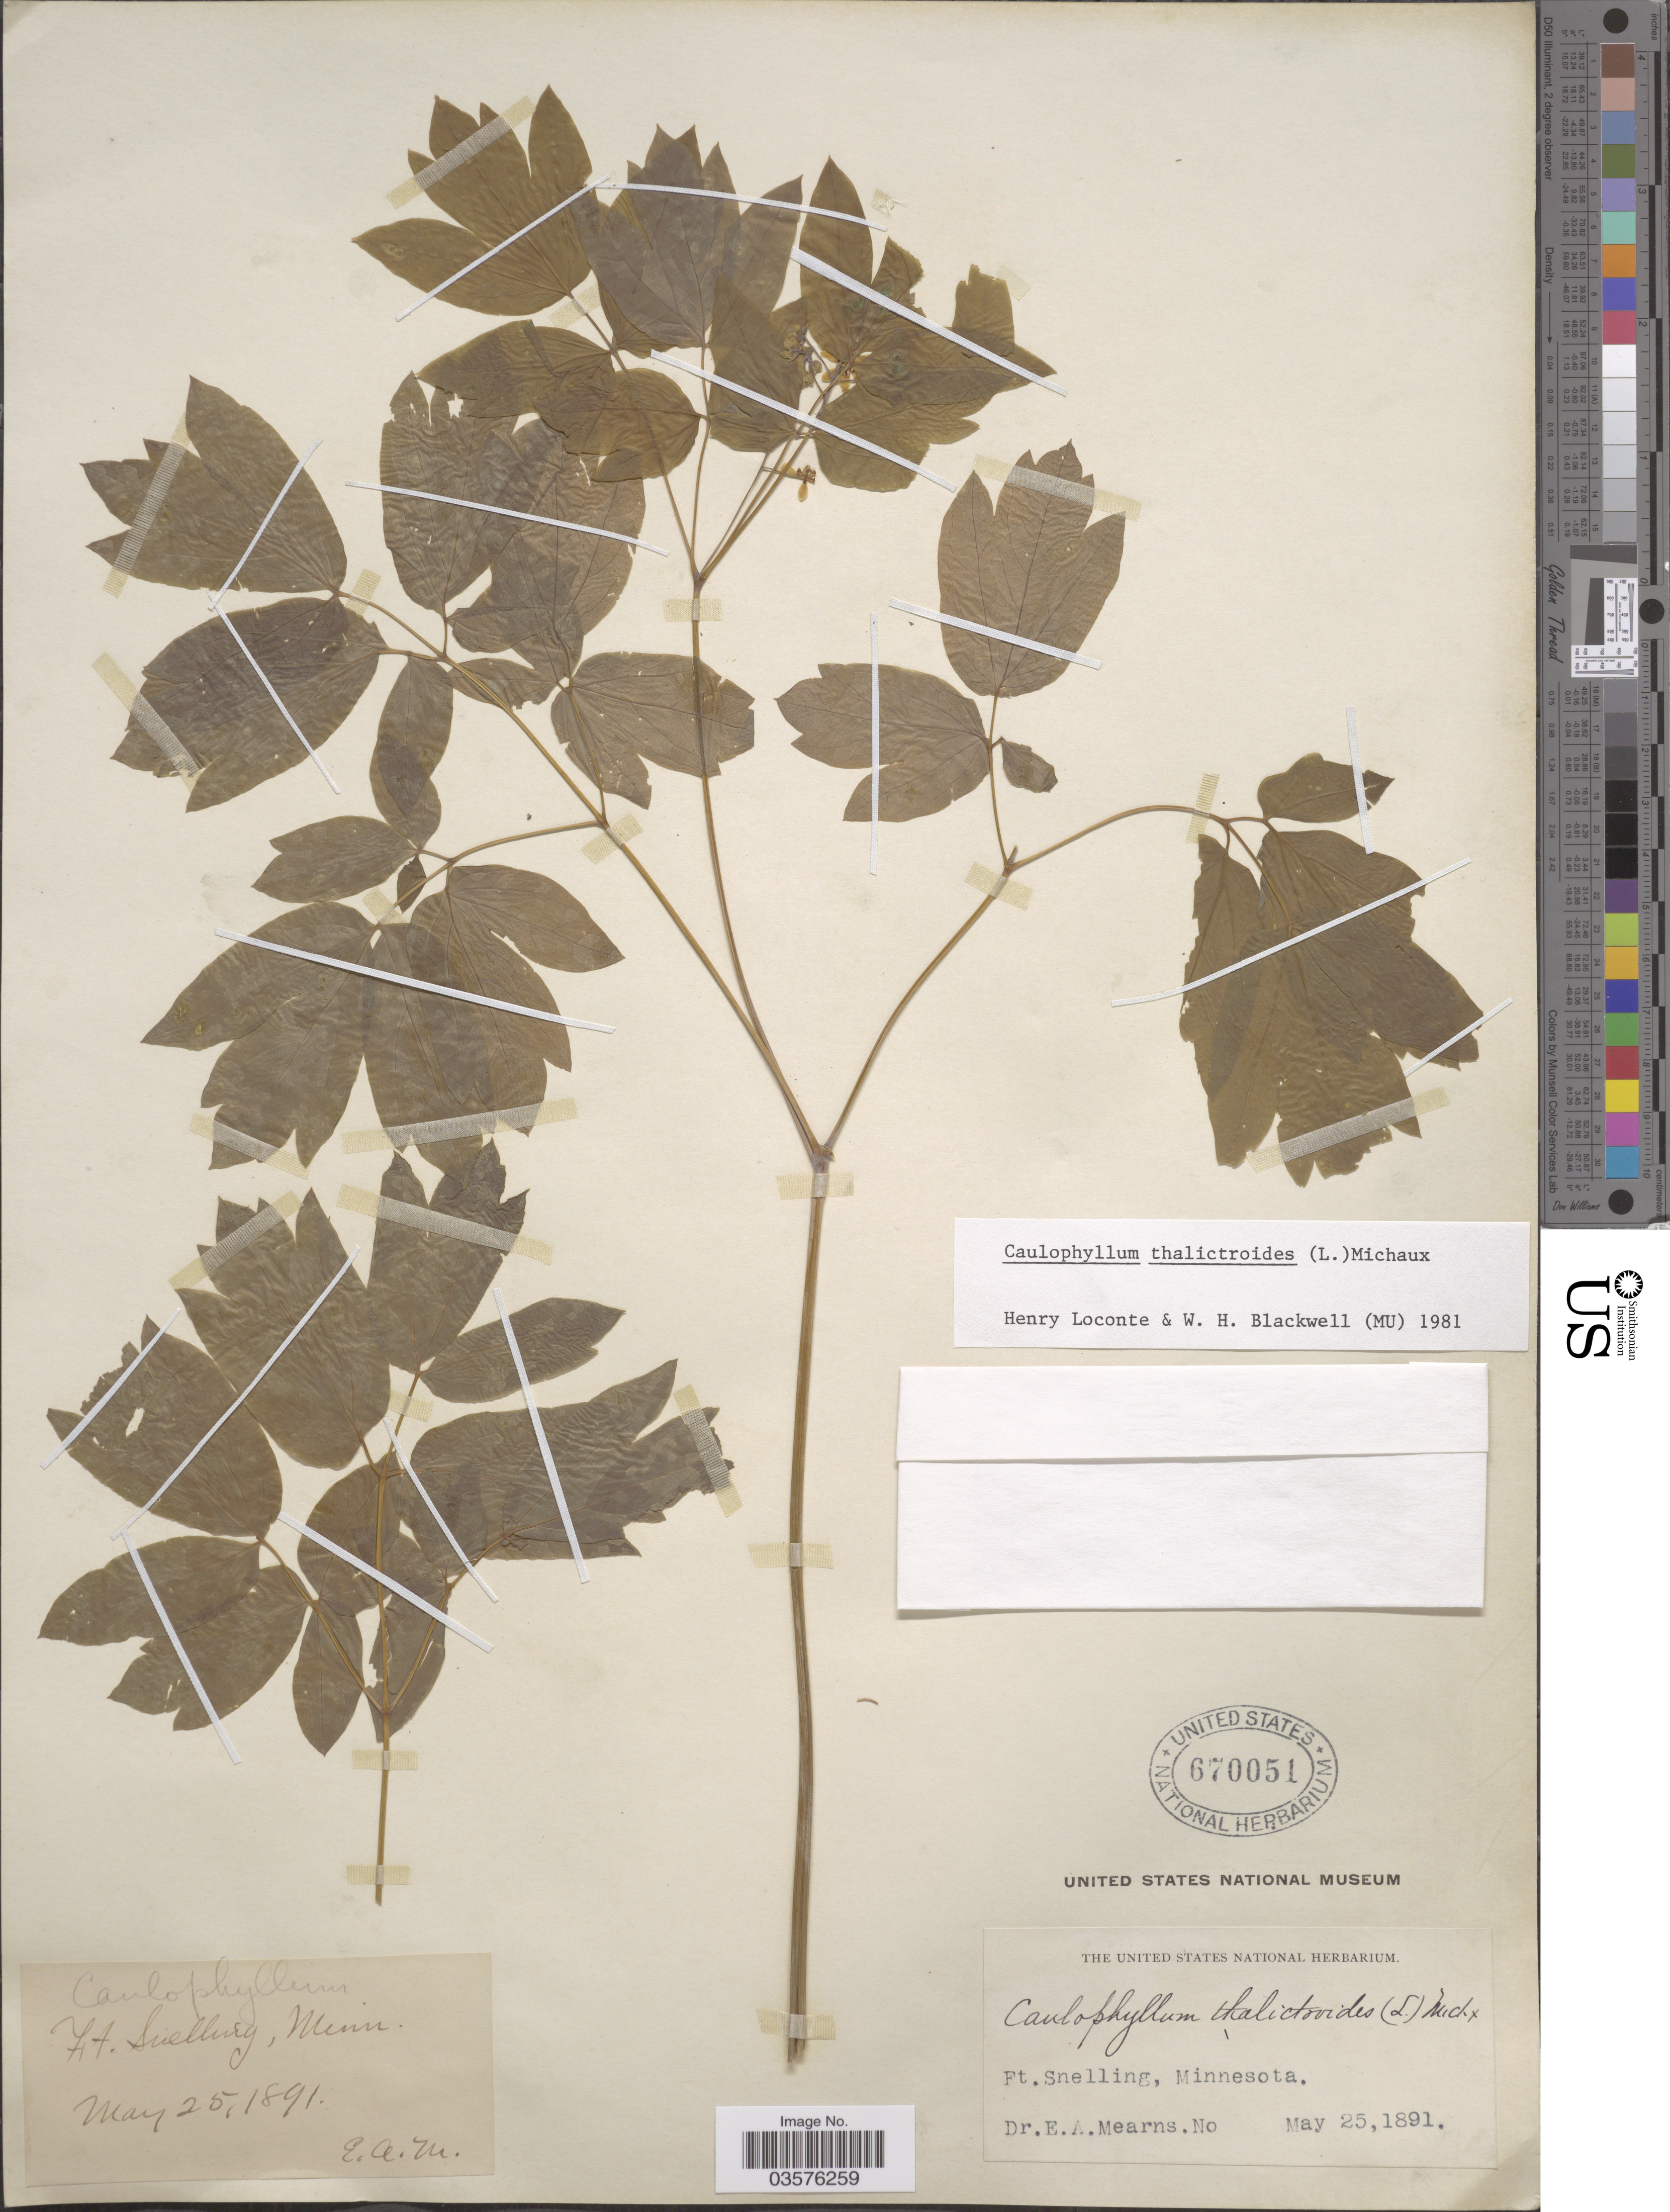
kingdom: Plantae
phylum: Tracheophyta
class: Magnoliopsida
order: Ranunculales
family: Berberidaceae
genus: Caulophyllum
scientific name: Caulophyllum thalictroides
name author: (L.) Michx.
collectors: E. A. Mearns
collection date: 1891-05-25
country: United States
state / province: Minnesota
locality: Ft. Snelling.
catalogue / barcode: US 670051